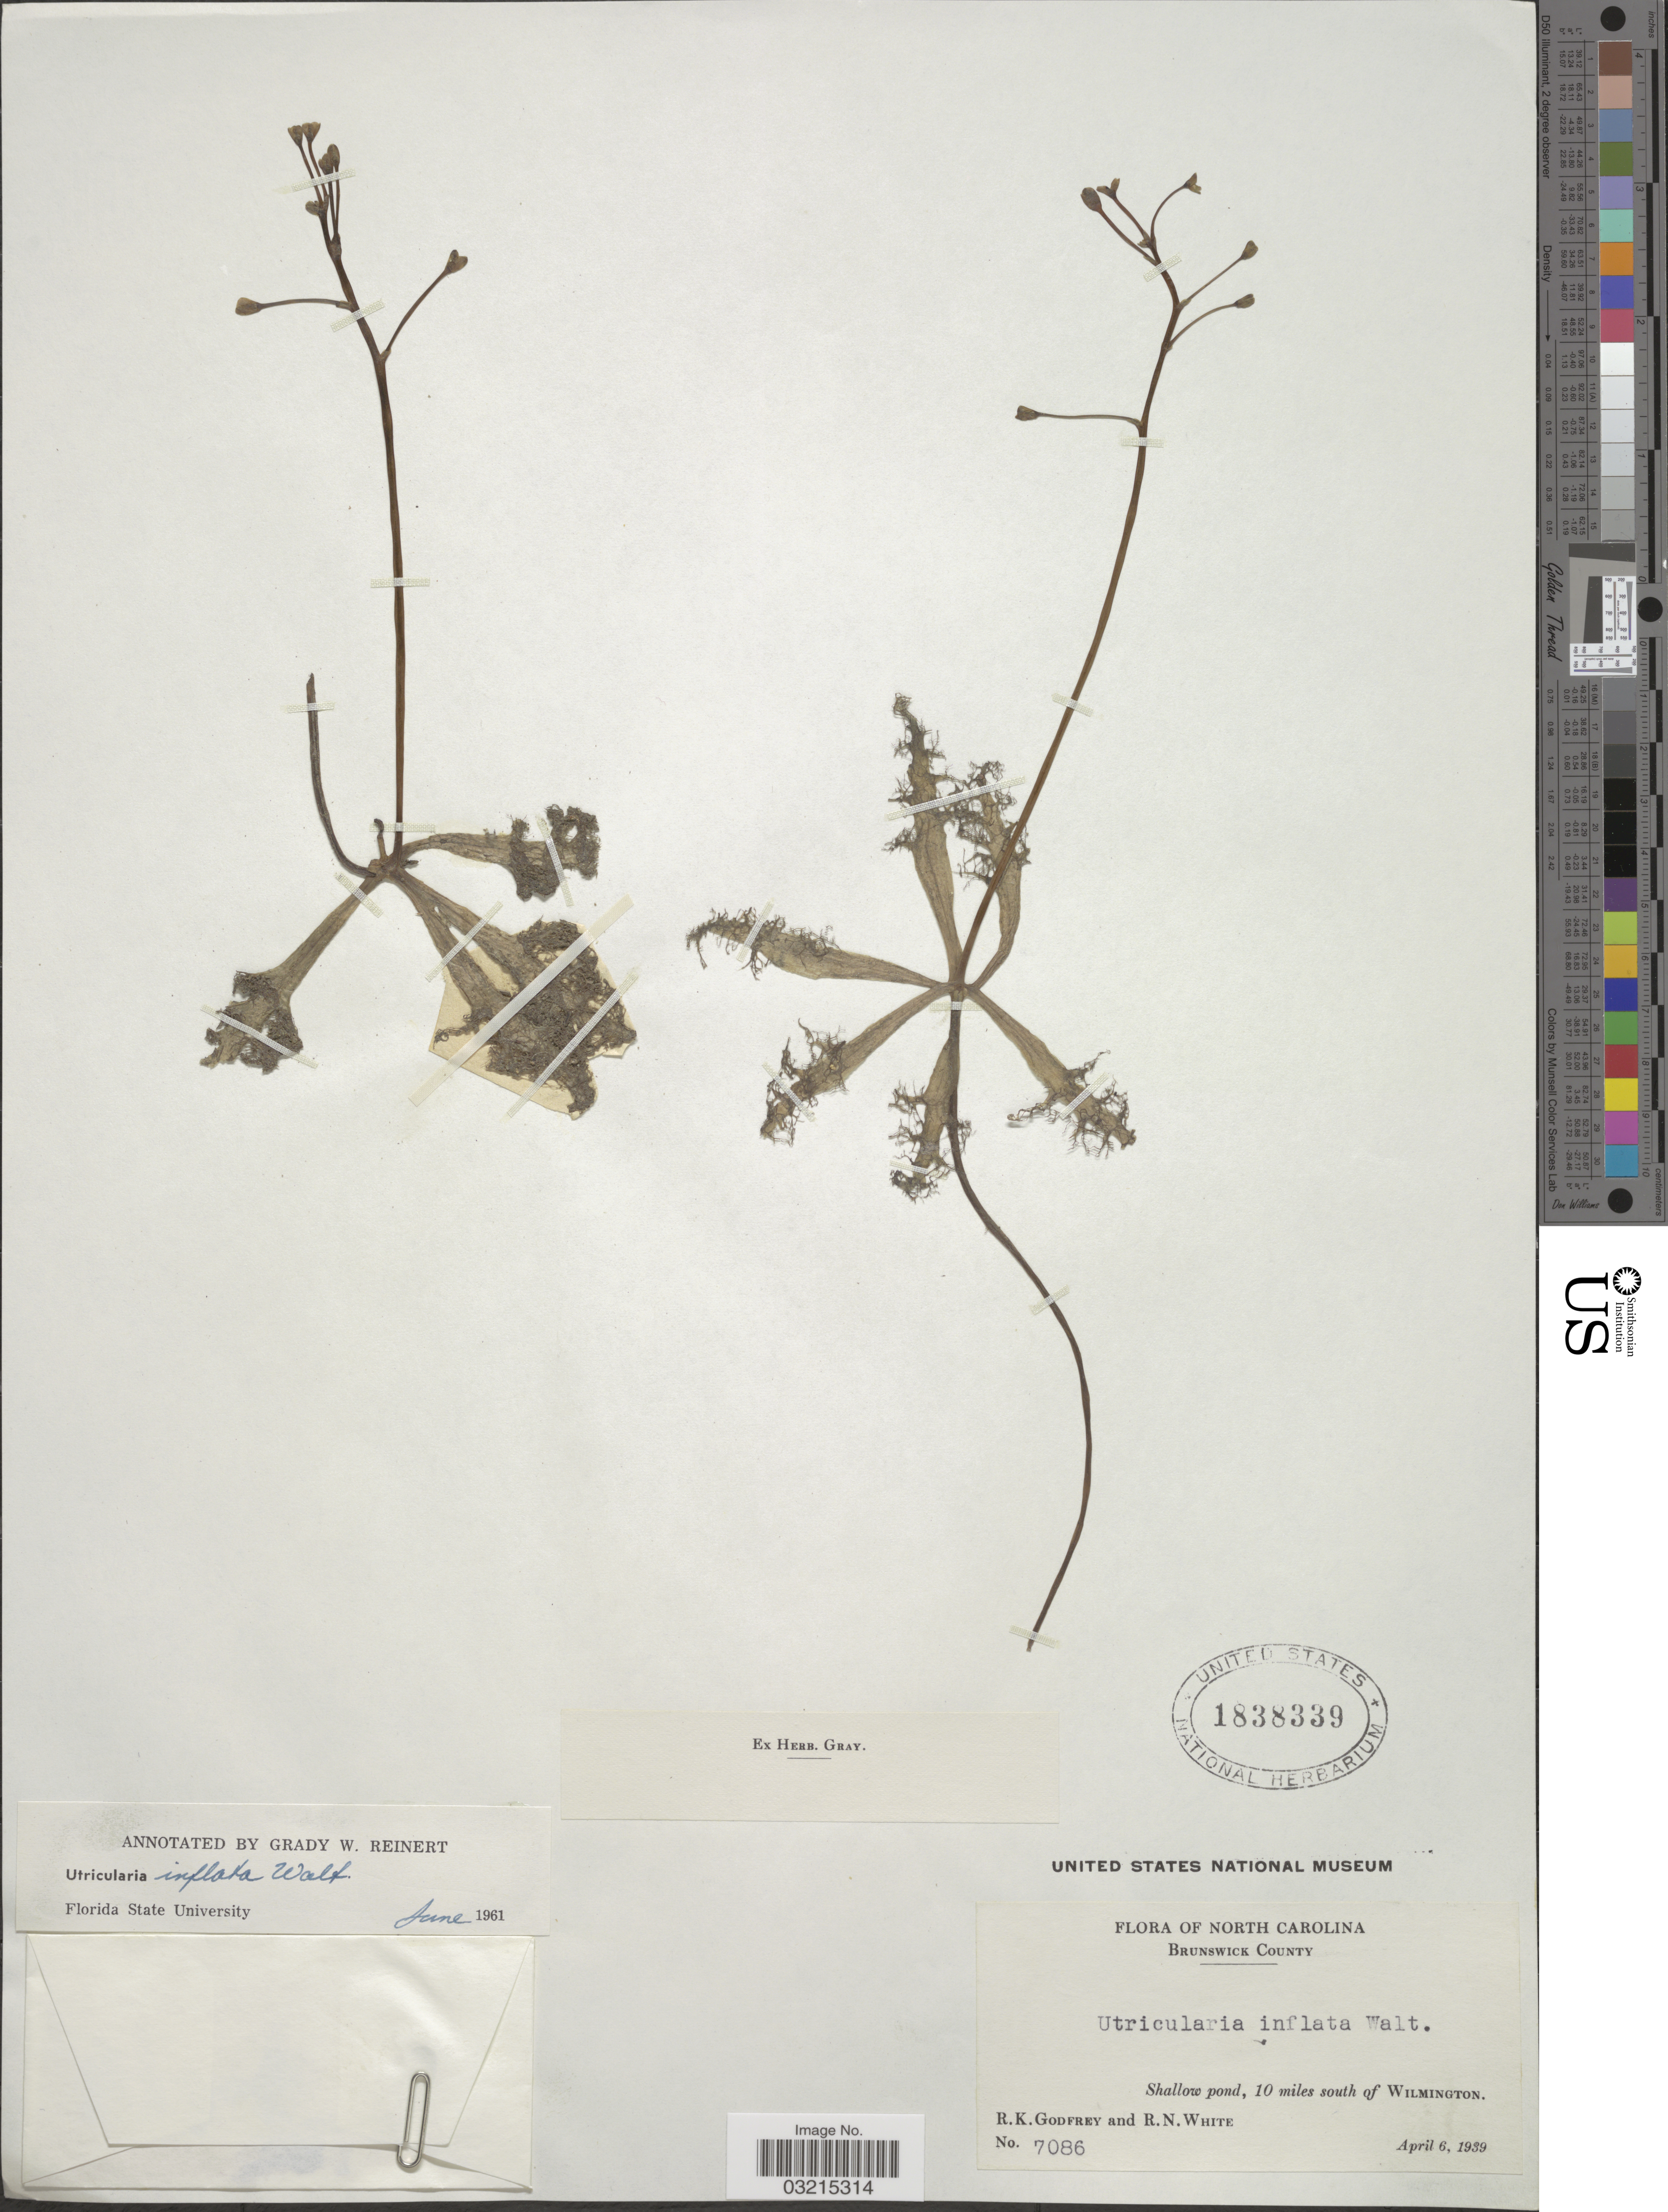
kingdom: Plantae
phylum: Tracheophyta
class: Magnoliopsida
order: Lamiales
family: Lentibulariaceae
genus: Utricularia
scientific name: Utricularia inflata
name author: Walter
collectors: R. K. Godfrey & R. N. White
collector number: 7086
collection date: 1939-04-06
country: United States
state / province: North Carolina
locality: Brunswick County. Shallow pond, 10 miles south of Wilmington.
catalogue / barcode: US 1838339